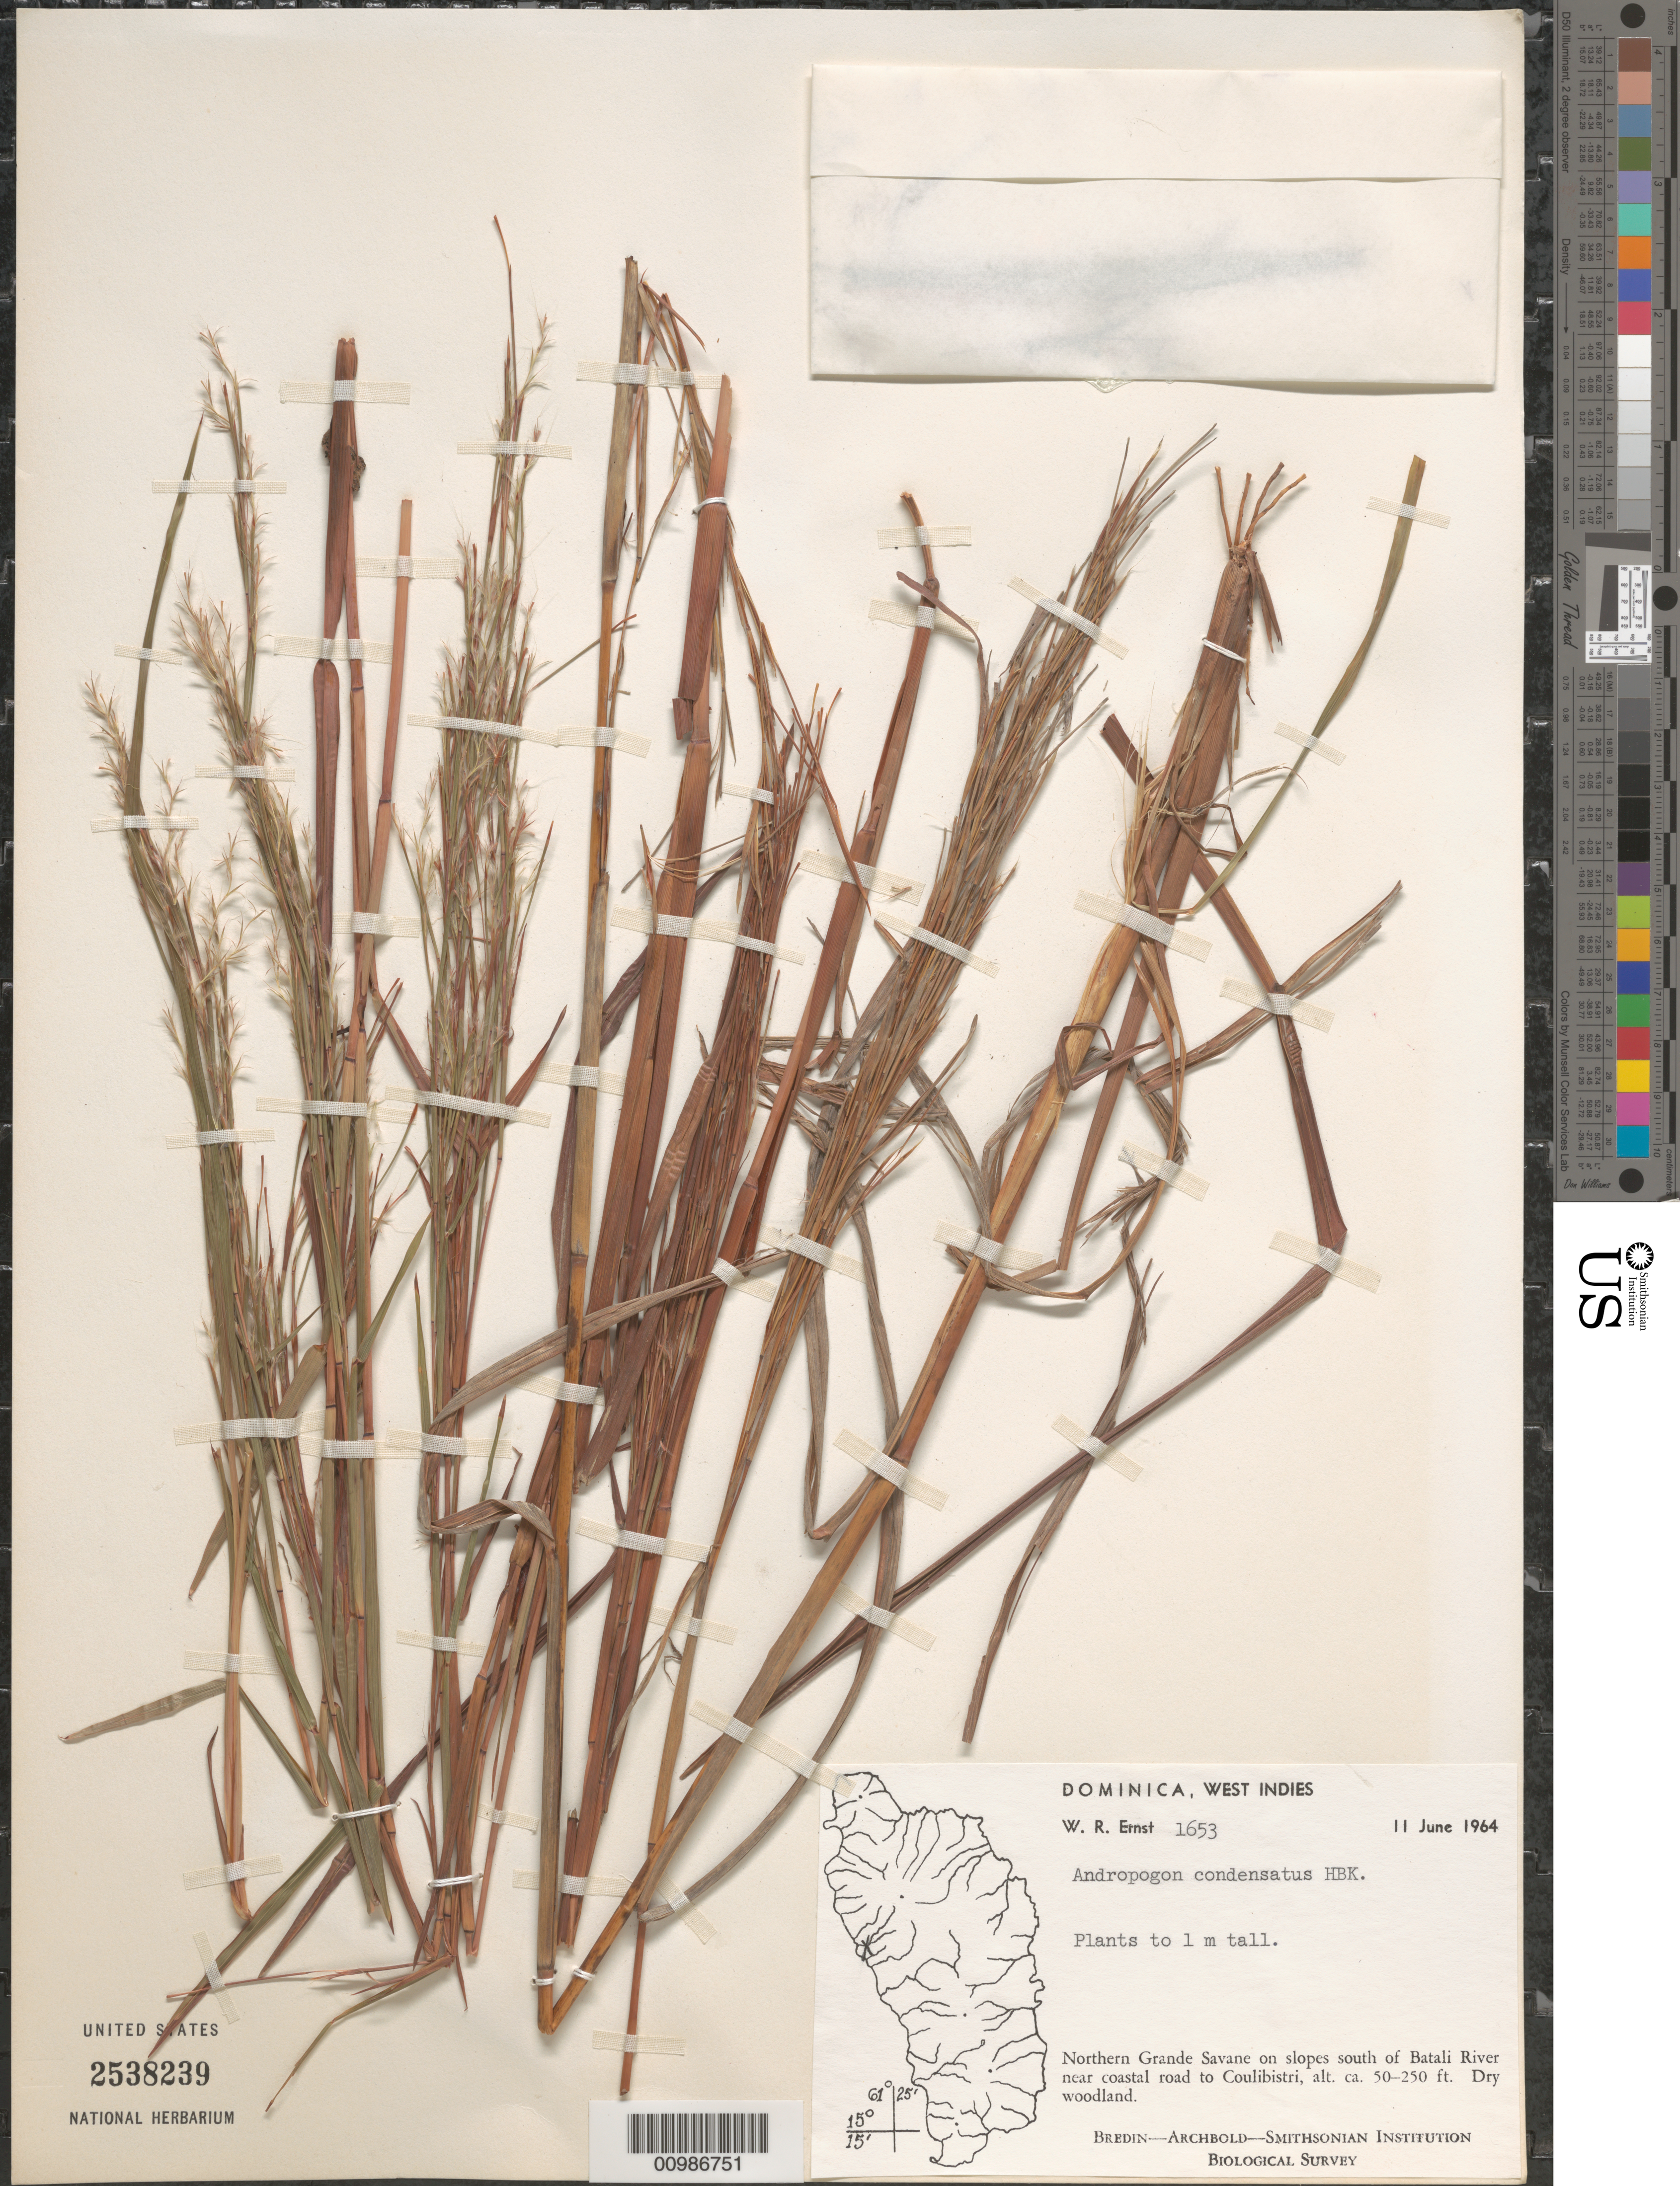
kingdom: Plantae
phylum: Tracheophyta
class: Liliopsida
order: Poales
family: Poaceae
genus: Andropogon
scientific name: Andropogon condensatus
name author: Kunth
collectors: W. R. Ernst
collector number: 1653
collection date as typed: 11 Jun 1964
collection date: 1964-06-11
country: Dominica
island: Dominica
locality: Northern Grande Savane, south of Batali River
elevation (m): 15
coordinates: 0 N, 0 E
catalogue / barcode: US 2538239